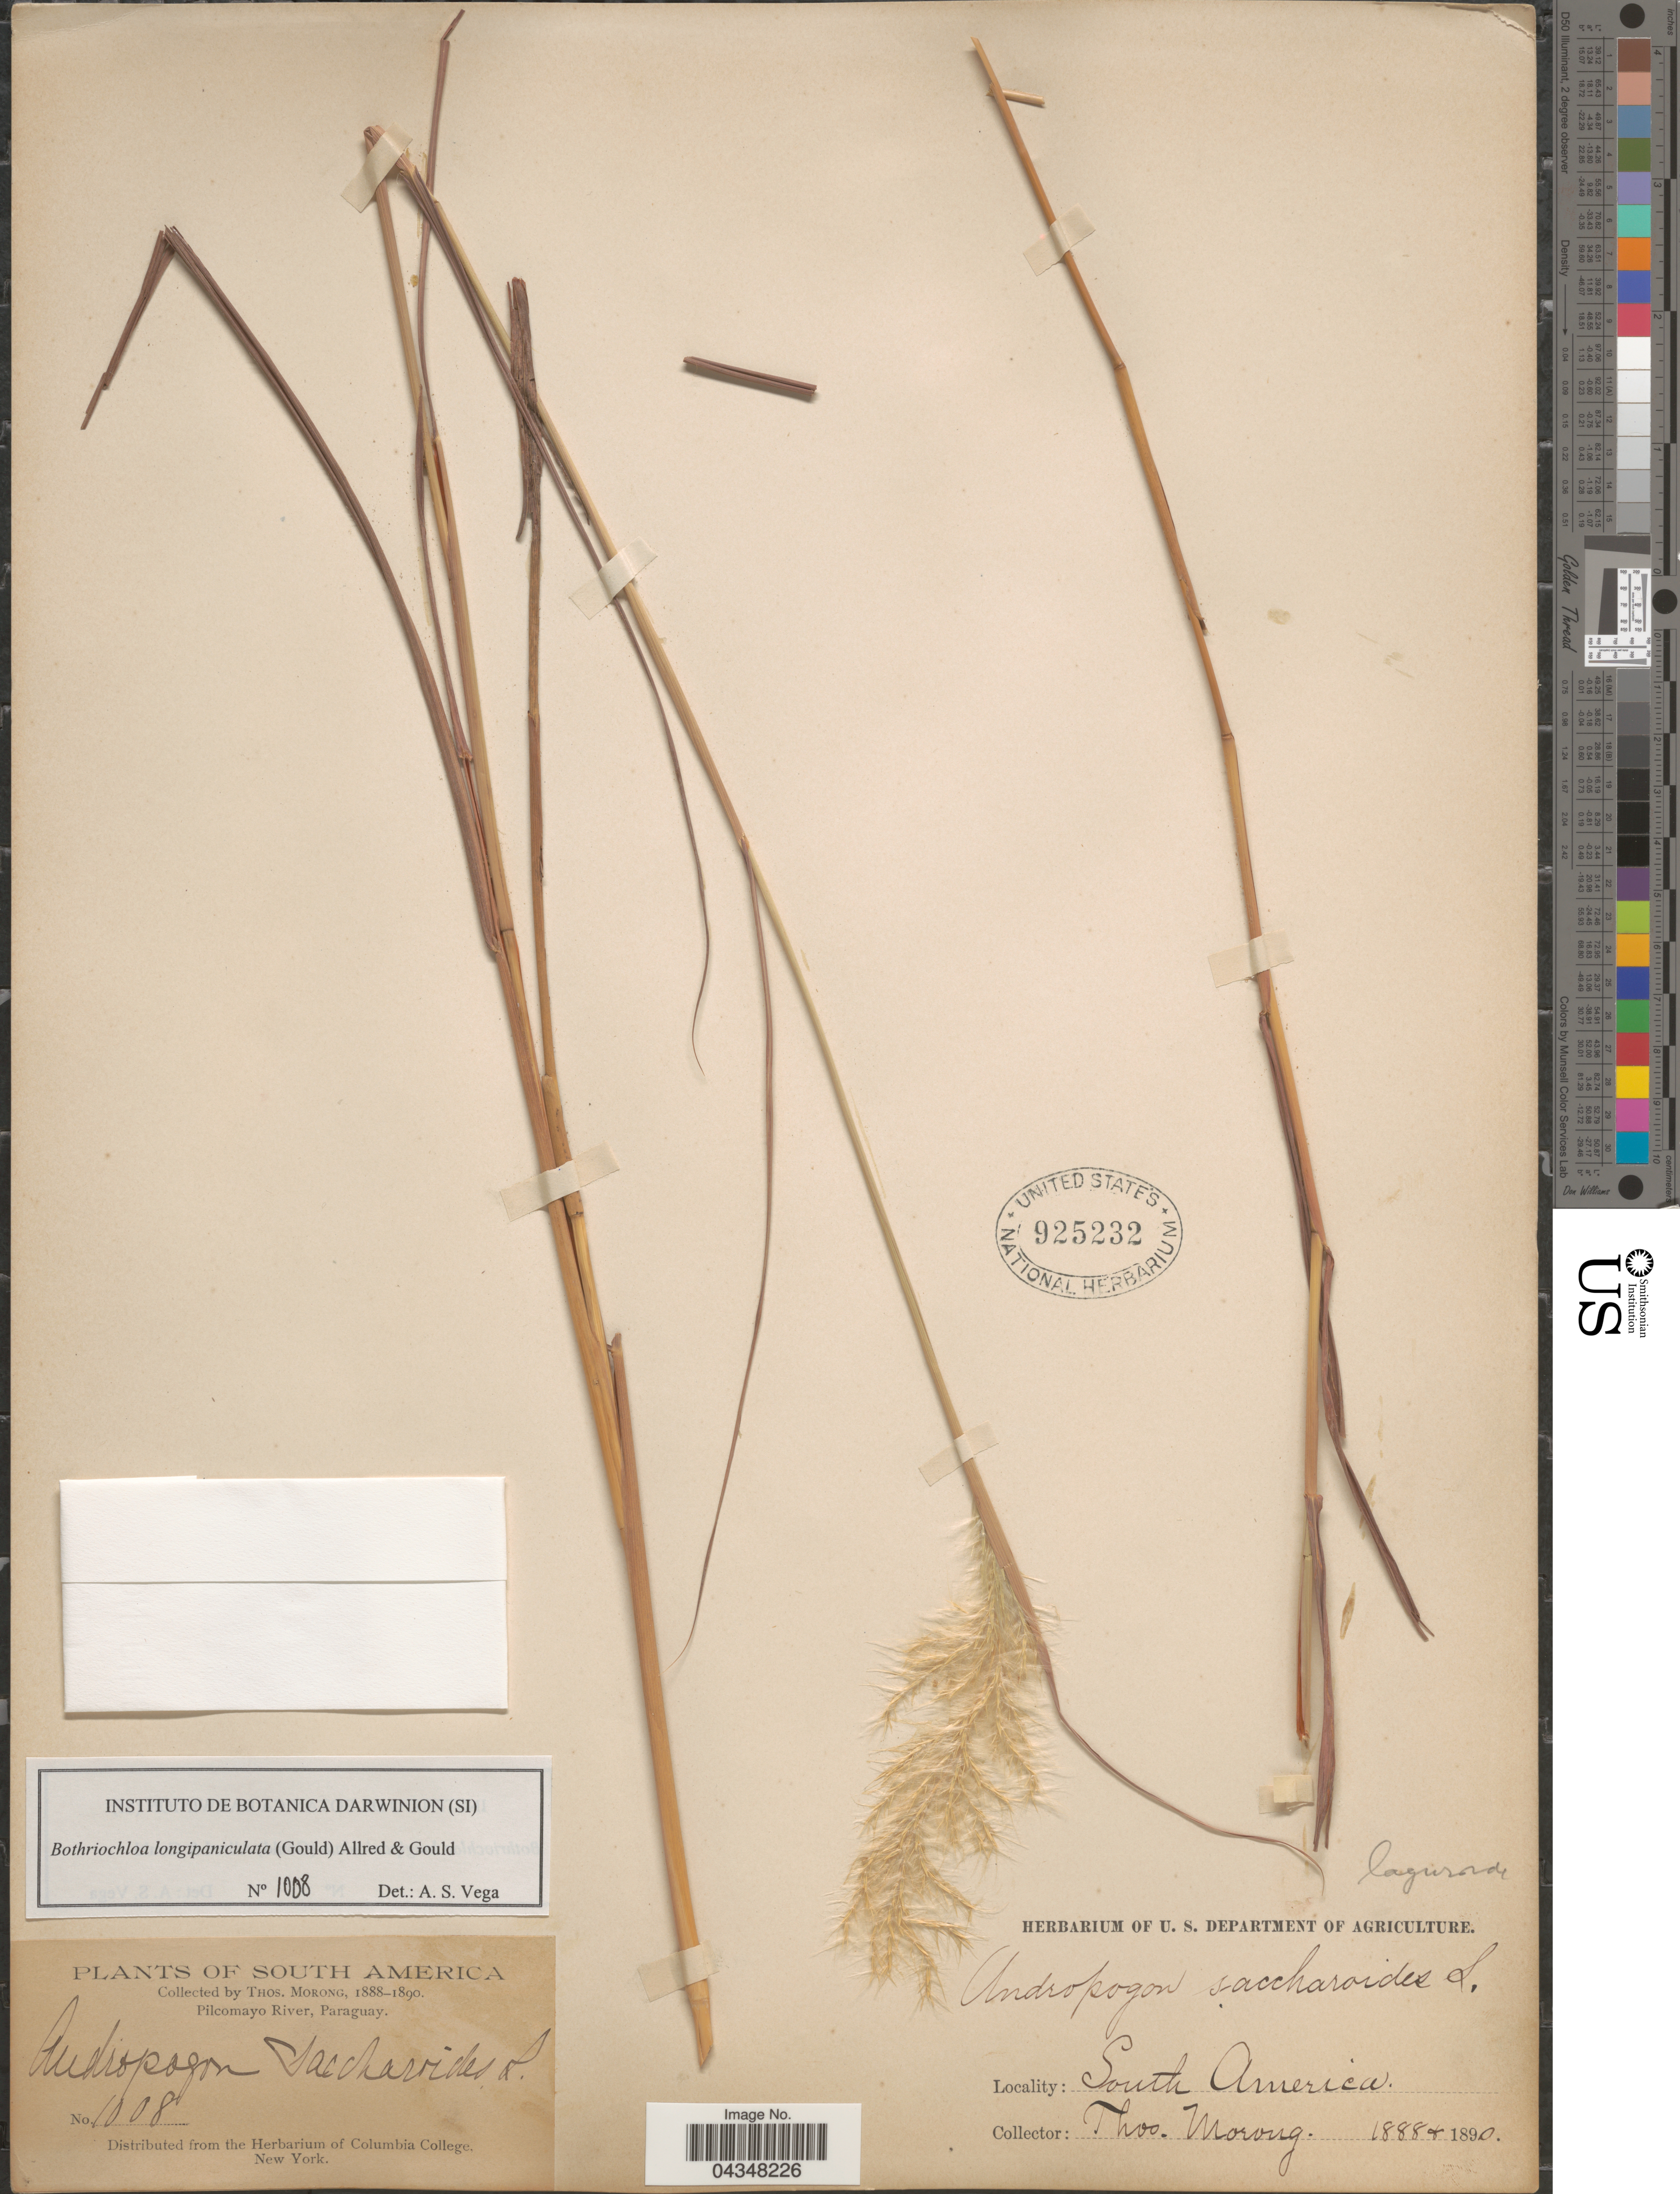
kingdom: Plantae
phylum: Tracheophyta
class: Liliopsida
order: Poales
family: Poaceae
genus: Bothriochloa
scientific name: Bothriochloa longipaniculata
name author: (Gould) Allred & Gould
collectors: ex herb. T. Morong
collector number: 1008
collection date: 1888/1890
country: Paraguay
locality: Pilcomayo River.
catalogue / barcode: US 925232